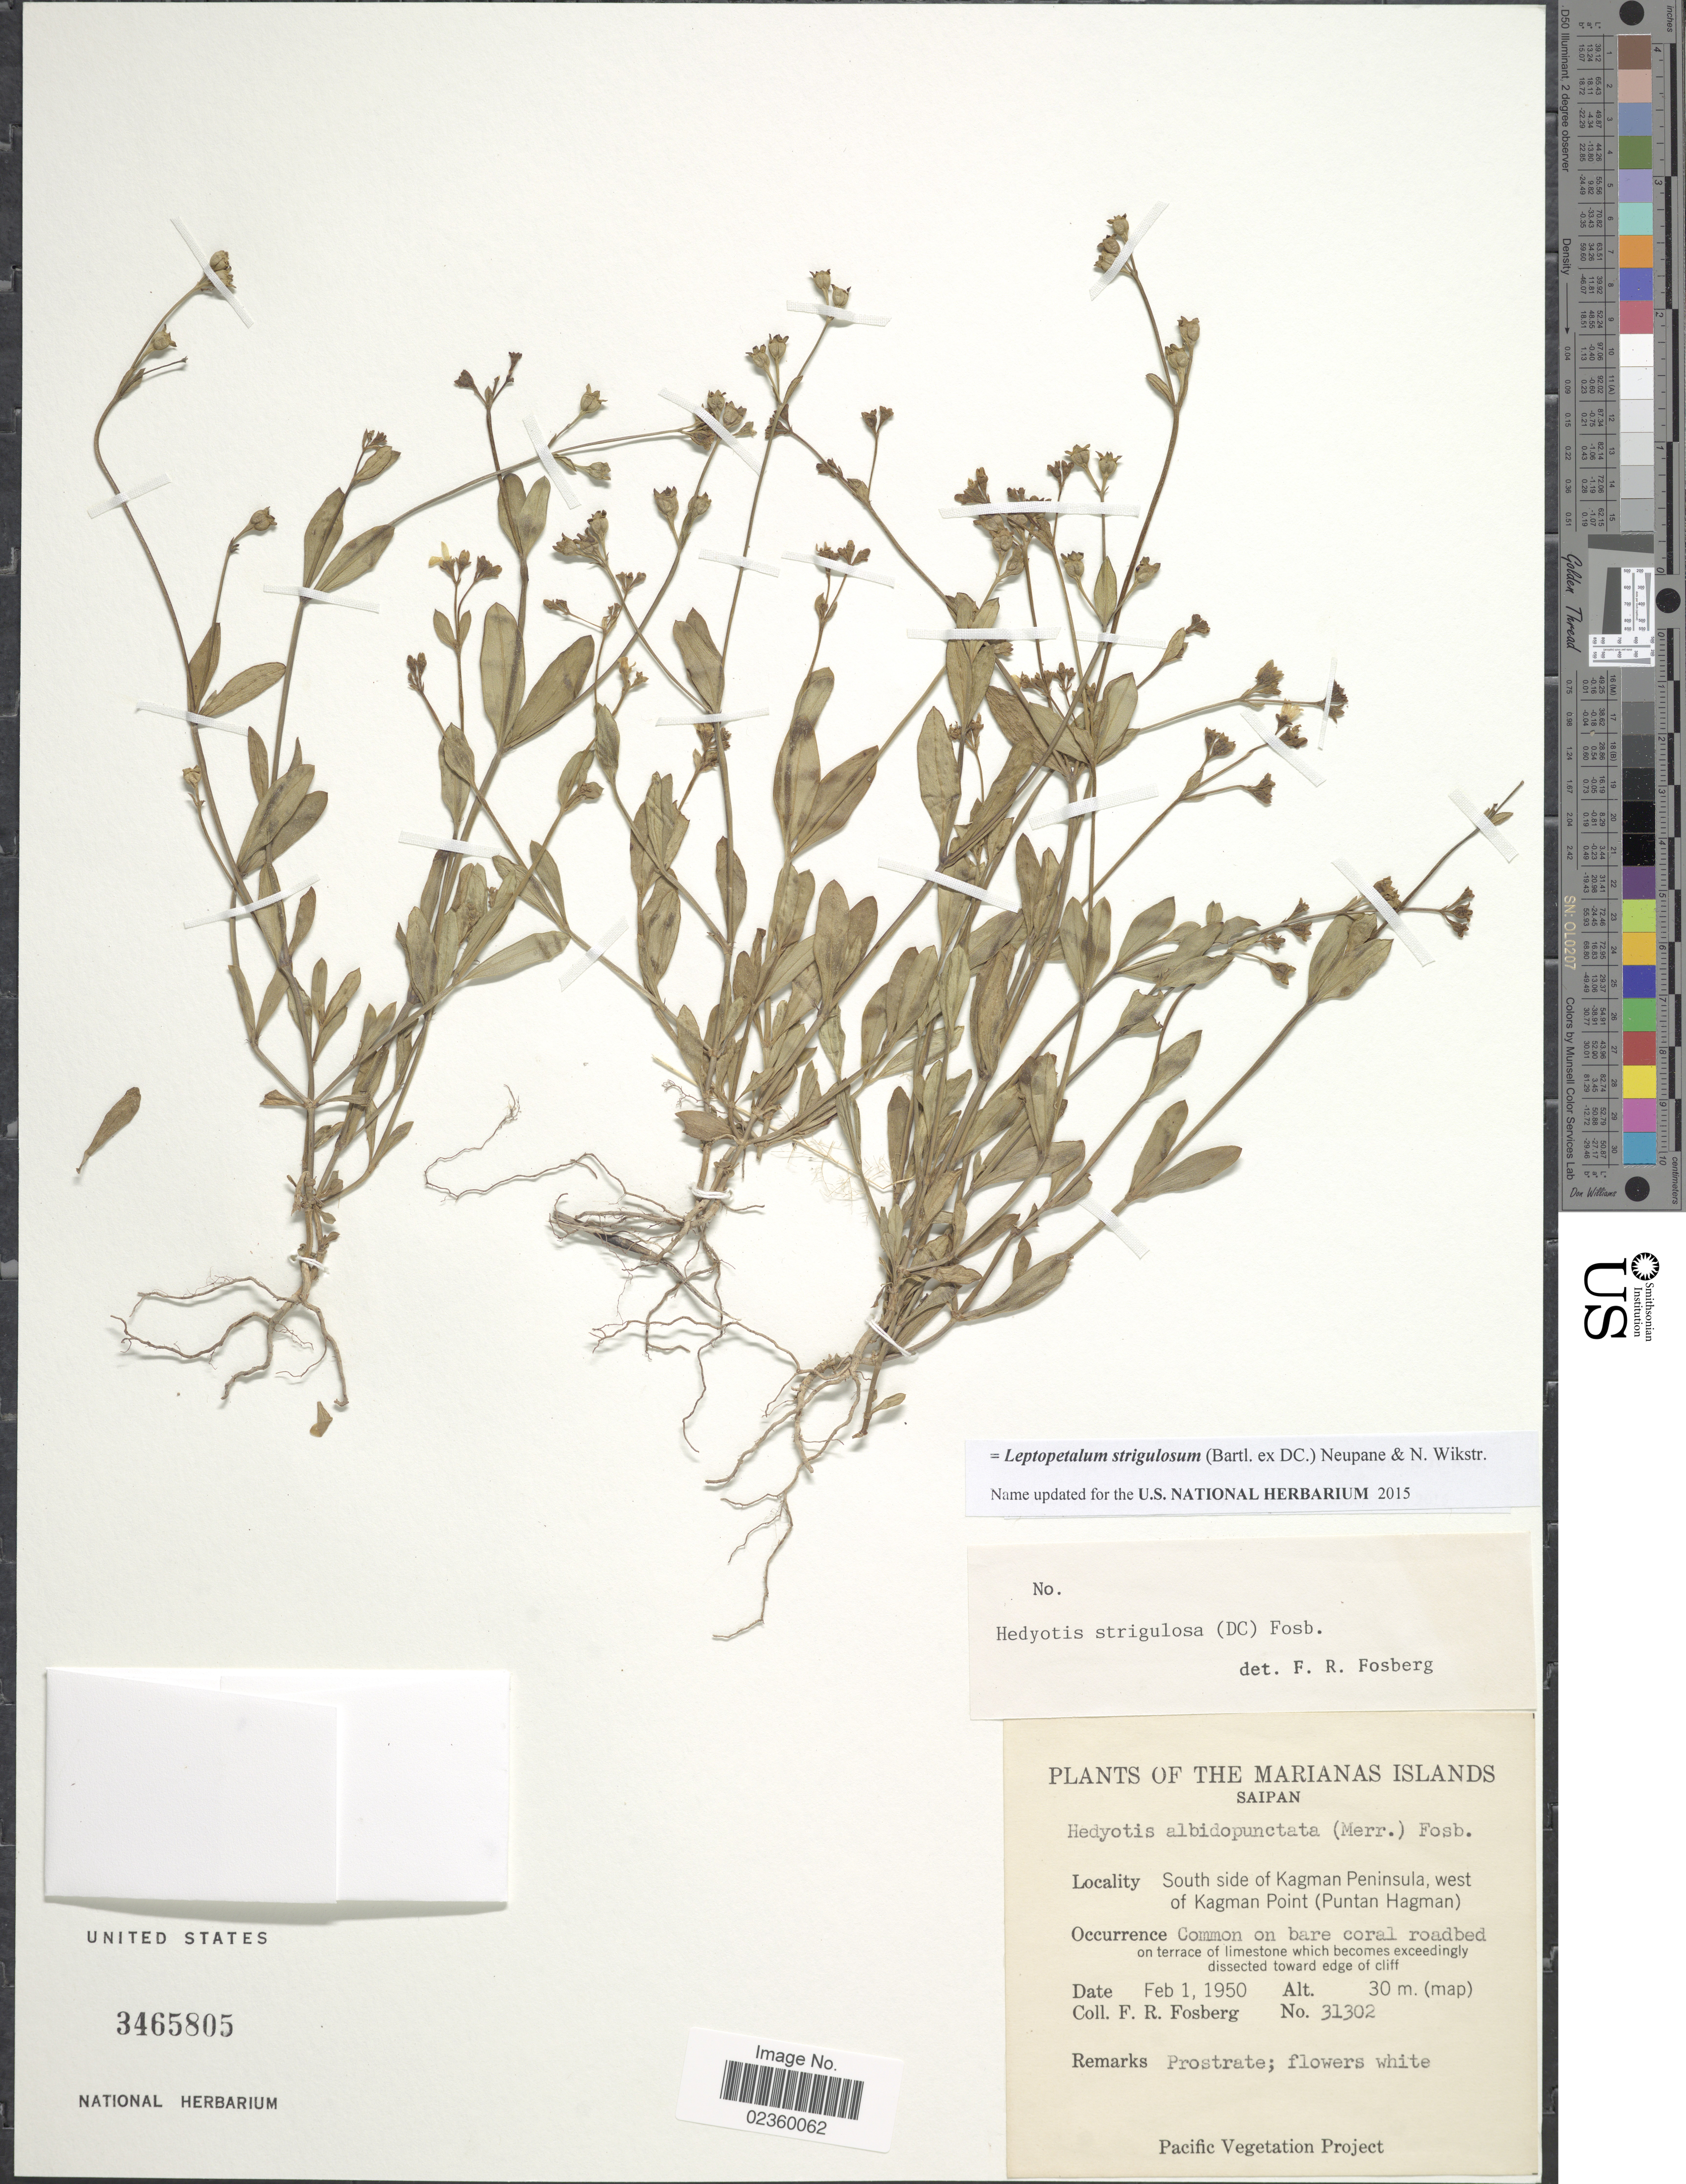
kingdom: Plantae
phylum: Tracheophyta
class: Magnoliopsida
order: Gentianales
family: Rubiaceae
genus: Leptopetalum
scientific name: Leptopetalum strigulosum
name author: (Bartl. ex DC.) Neupane & N. Wikstr.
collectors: F. R. Fosberg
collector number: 31302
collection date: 1950-02-01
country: Northern Mariana Islands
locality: The Marianas Islands. Saipan. South side of Kagman Peninsula, west of Kagman Point (Puntan Hagman)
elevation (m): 30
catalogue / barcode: US 3465805